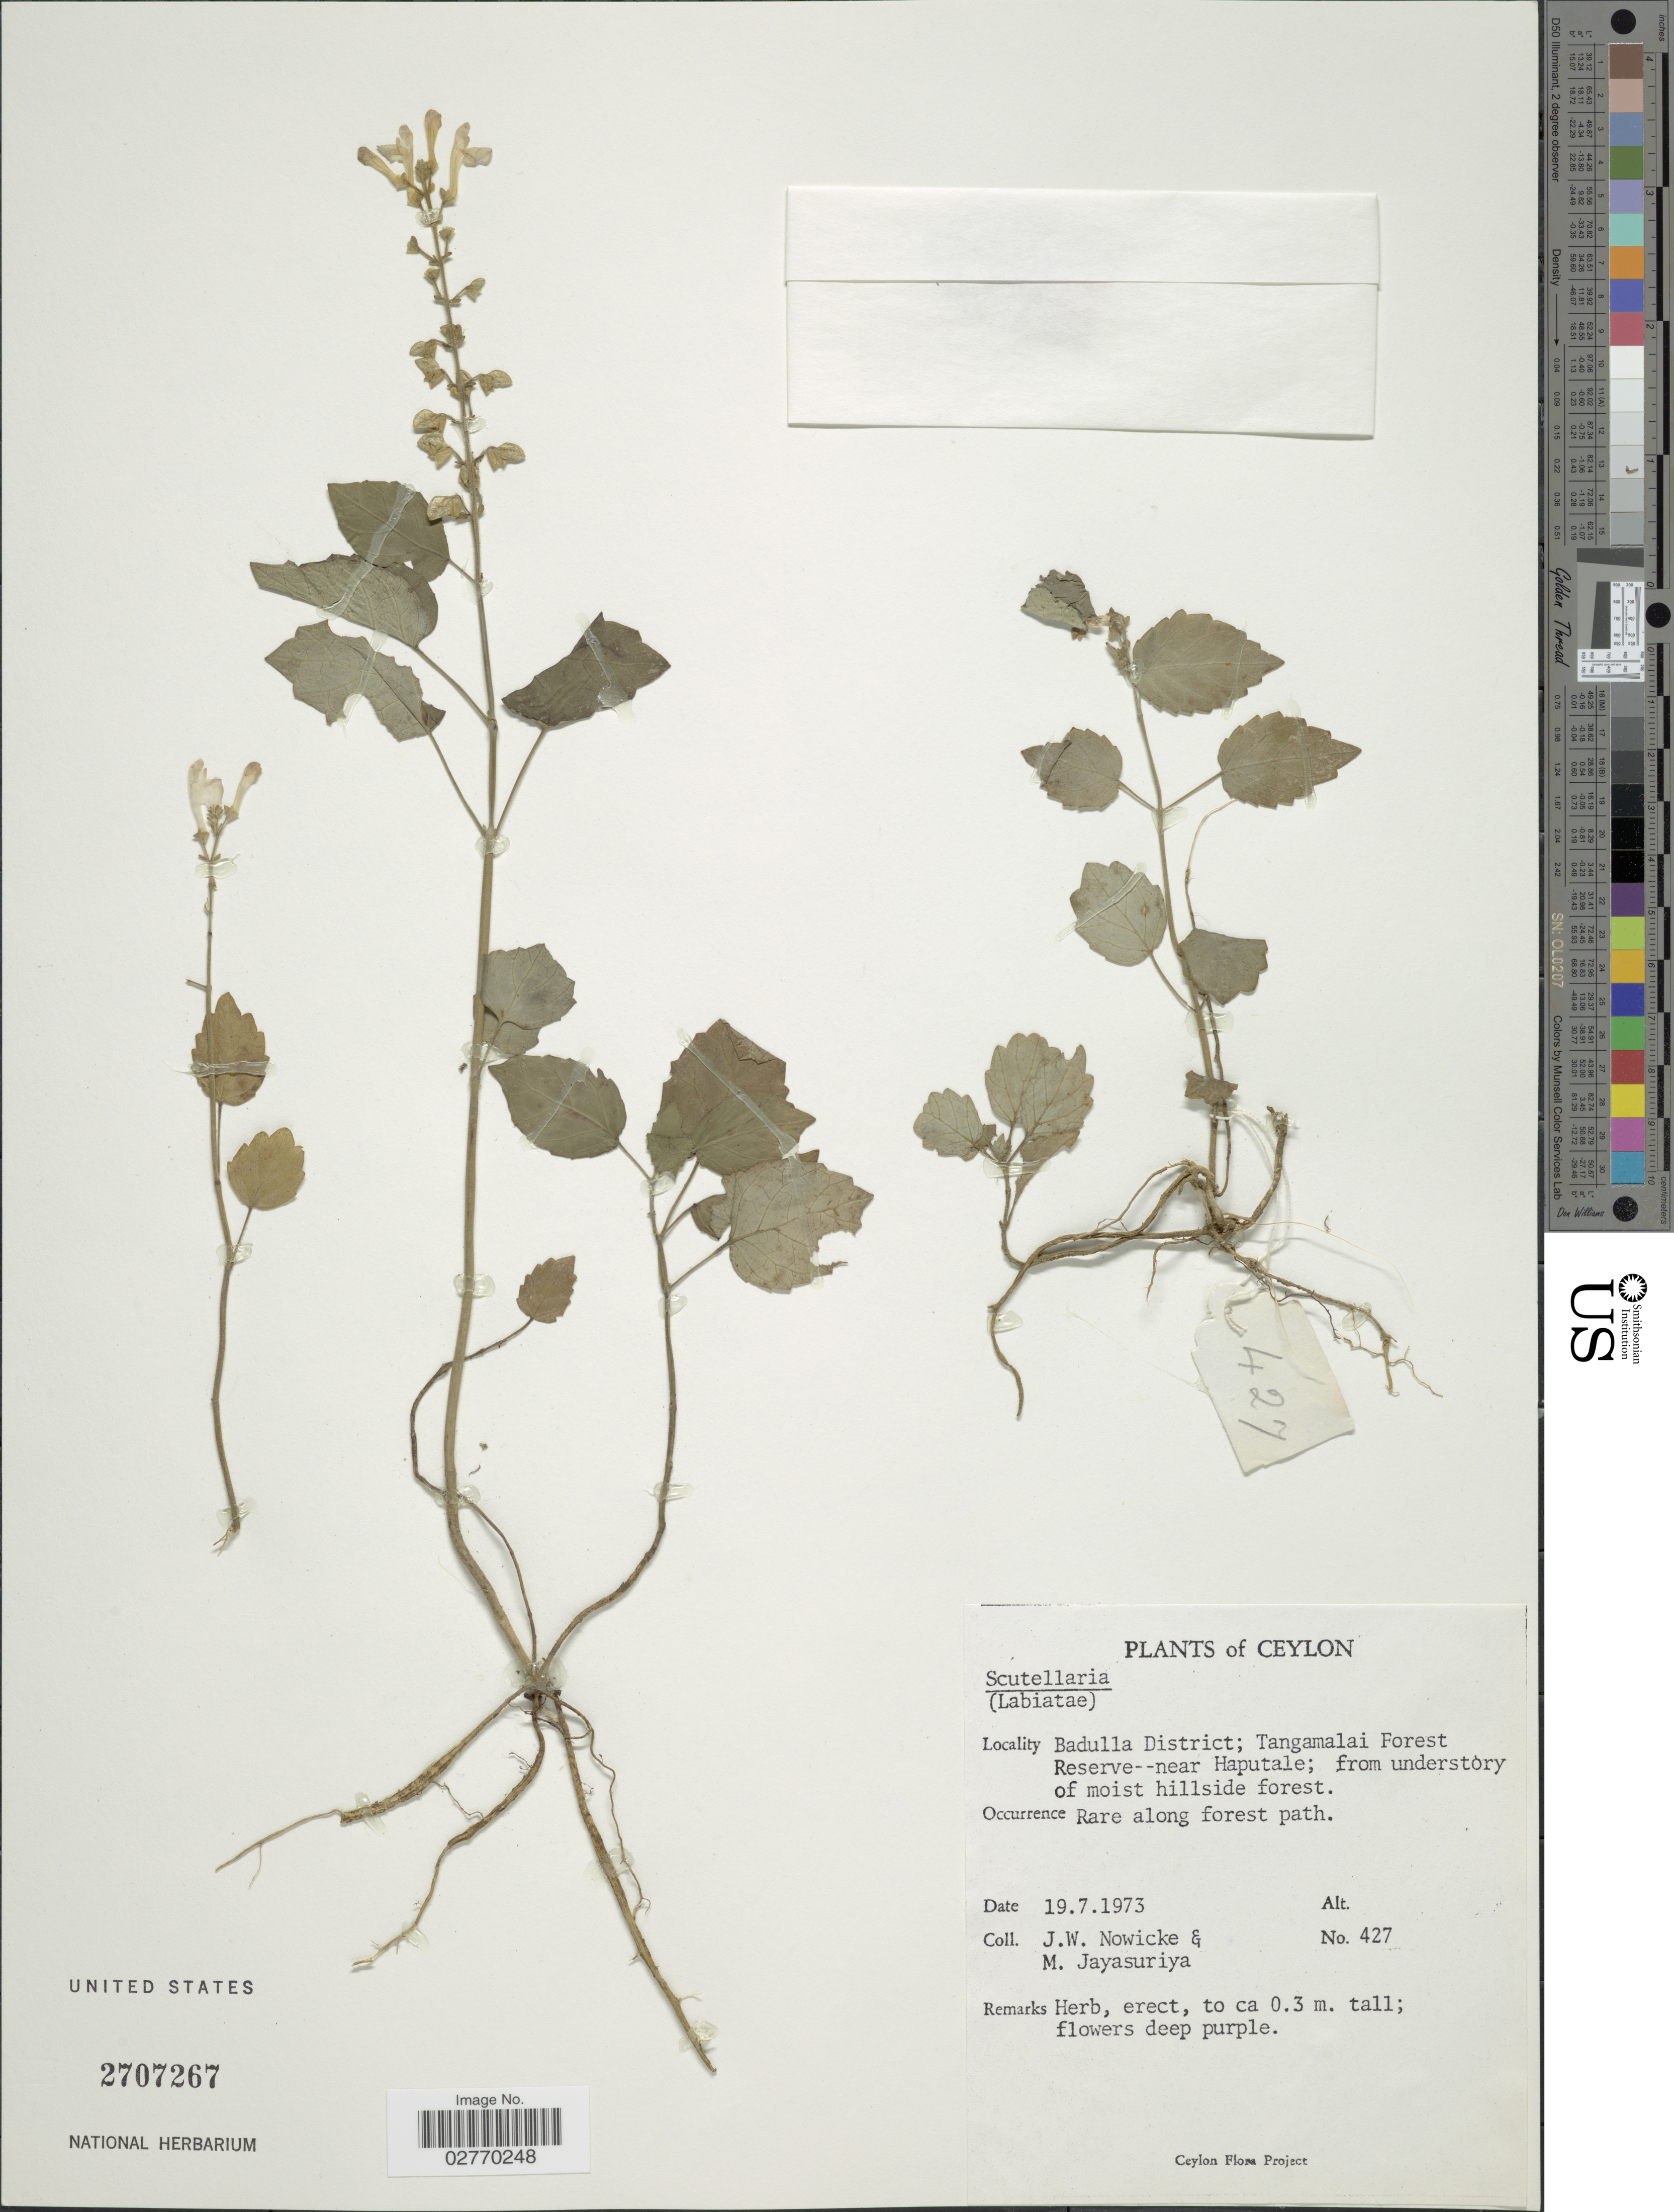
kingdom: Plantae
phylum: Tracheophyta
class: Magnoliopsida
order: Lamiales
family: Lamiaceae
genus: Scutellaria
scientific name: Scutellaria sp.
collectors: J. W. Nowicke & M. Jayasuriya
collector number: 427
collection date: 1973-07-19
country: Sri Lanka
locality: Ceylon. Badulla District; Tangamalai Forest Reserve--near Haputale; from understory of moist hillside forest. Rare along forest path.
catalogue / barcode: US 2707267